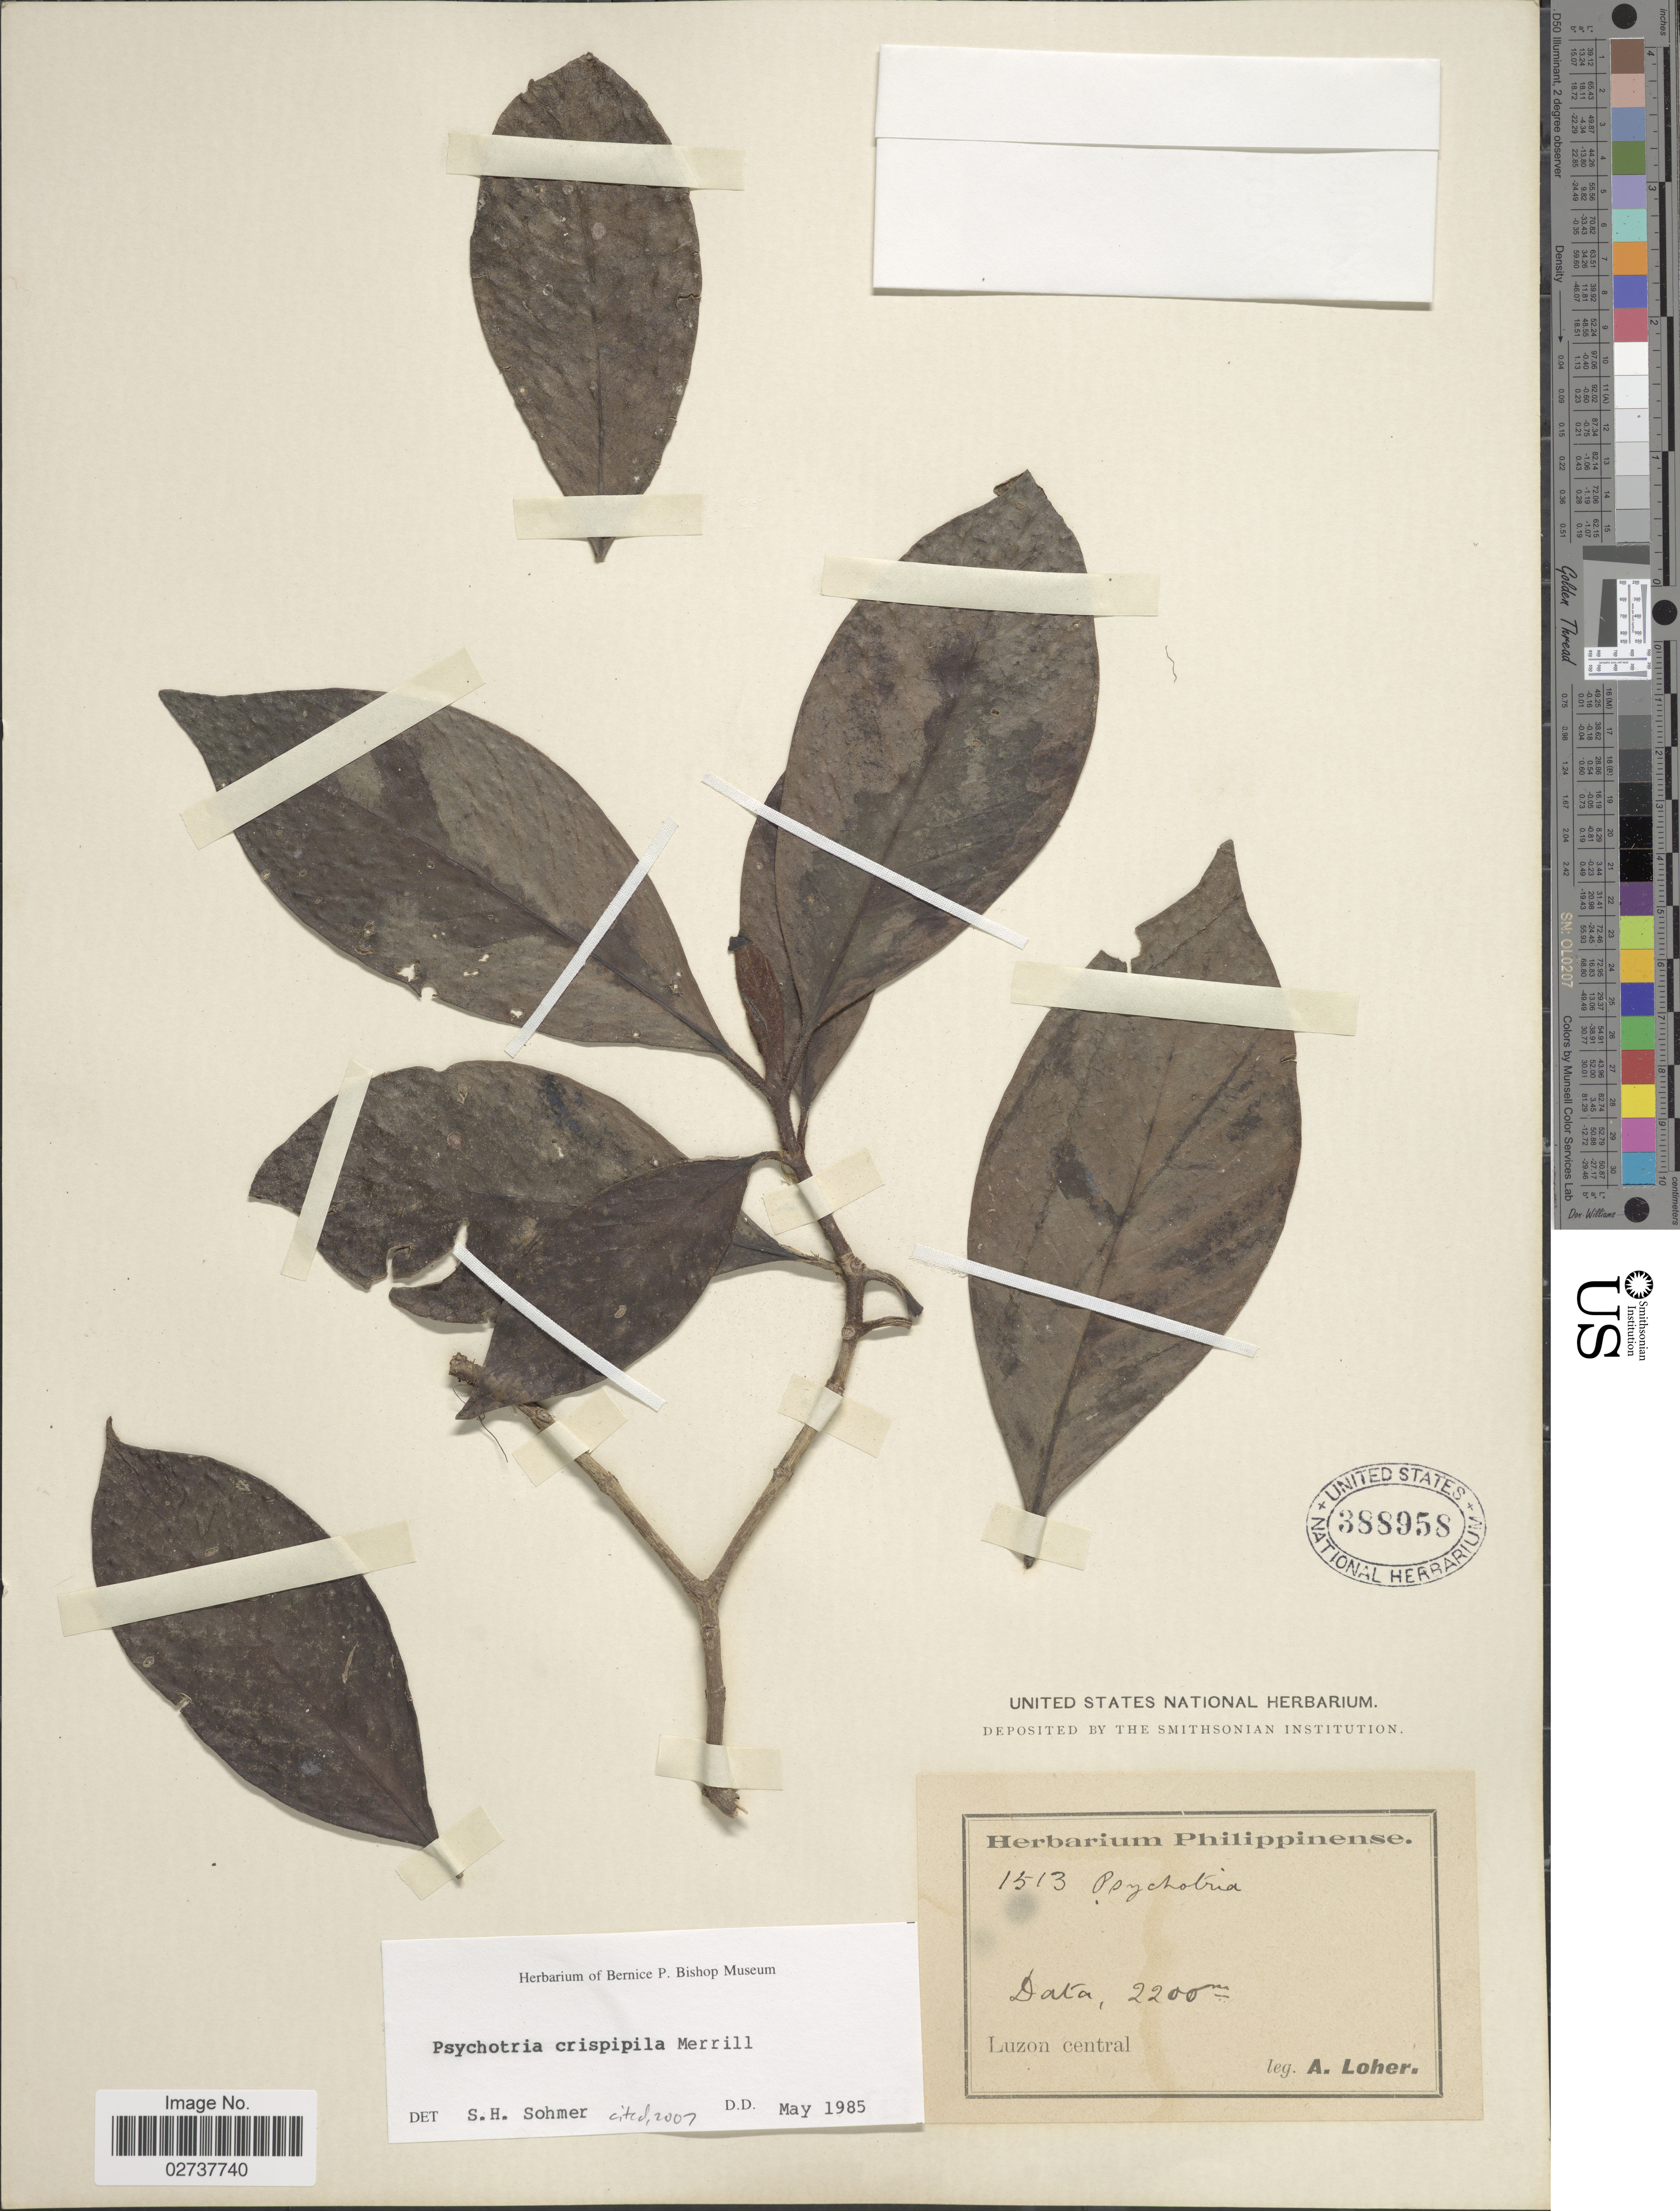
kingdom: Plantae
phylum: Tracheophyta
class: Magnoliopsida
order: Gentianales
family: Rubiaceae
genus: Psychotria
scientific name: Psychotria crispipila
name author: Merr.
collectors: A. Loher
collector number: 1513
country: Philippines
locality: Data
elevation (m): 2200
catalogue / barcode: US 388958